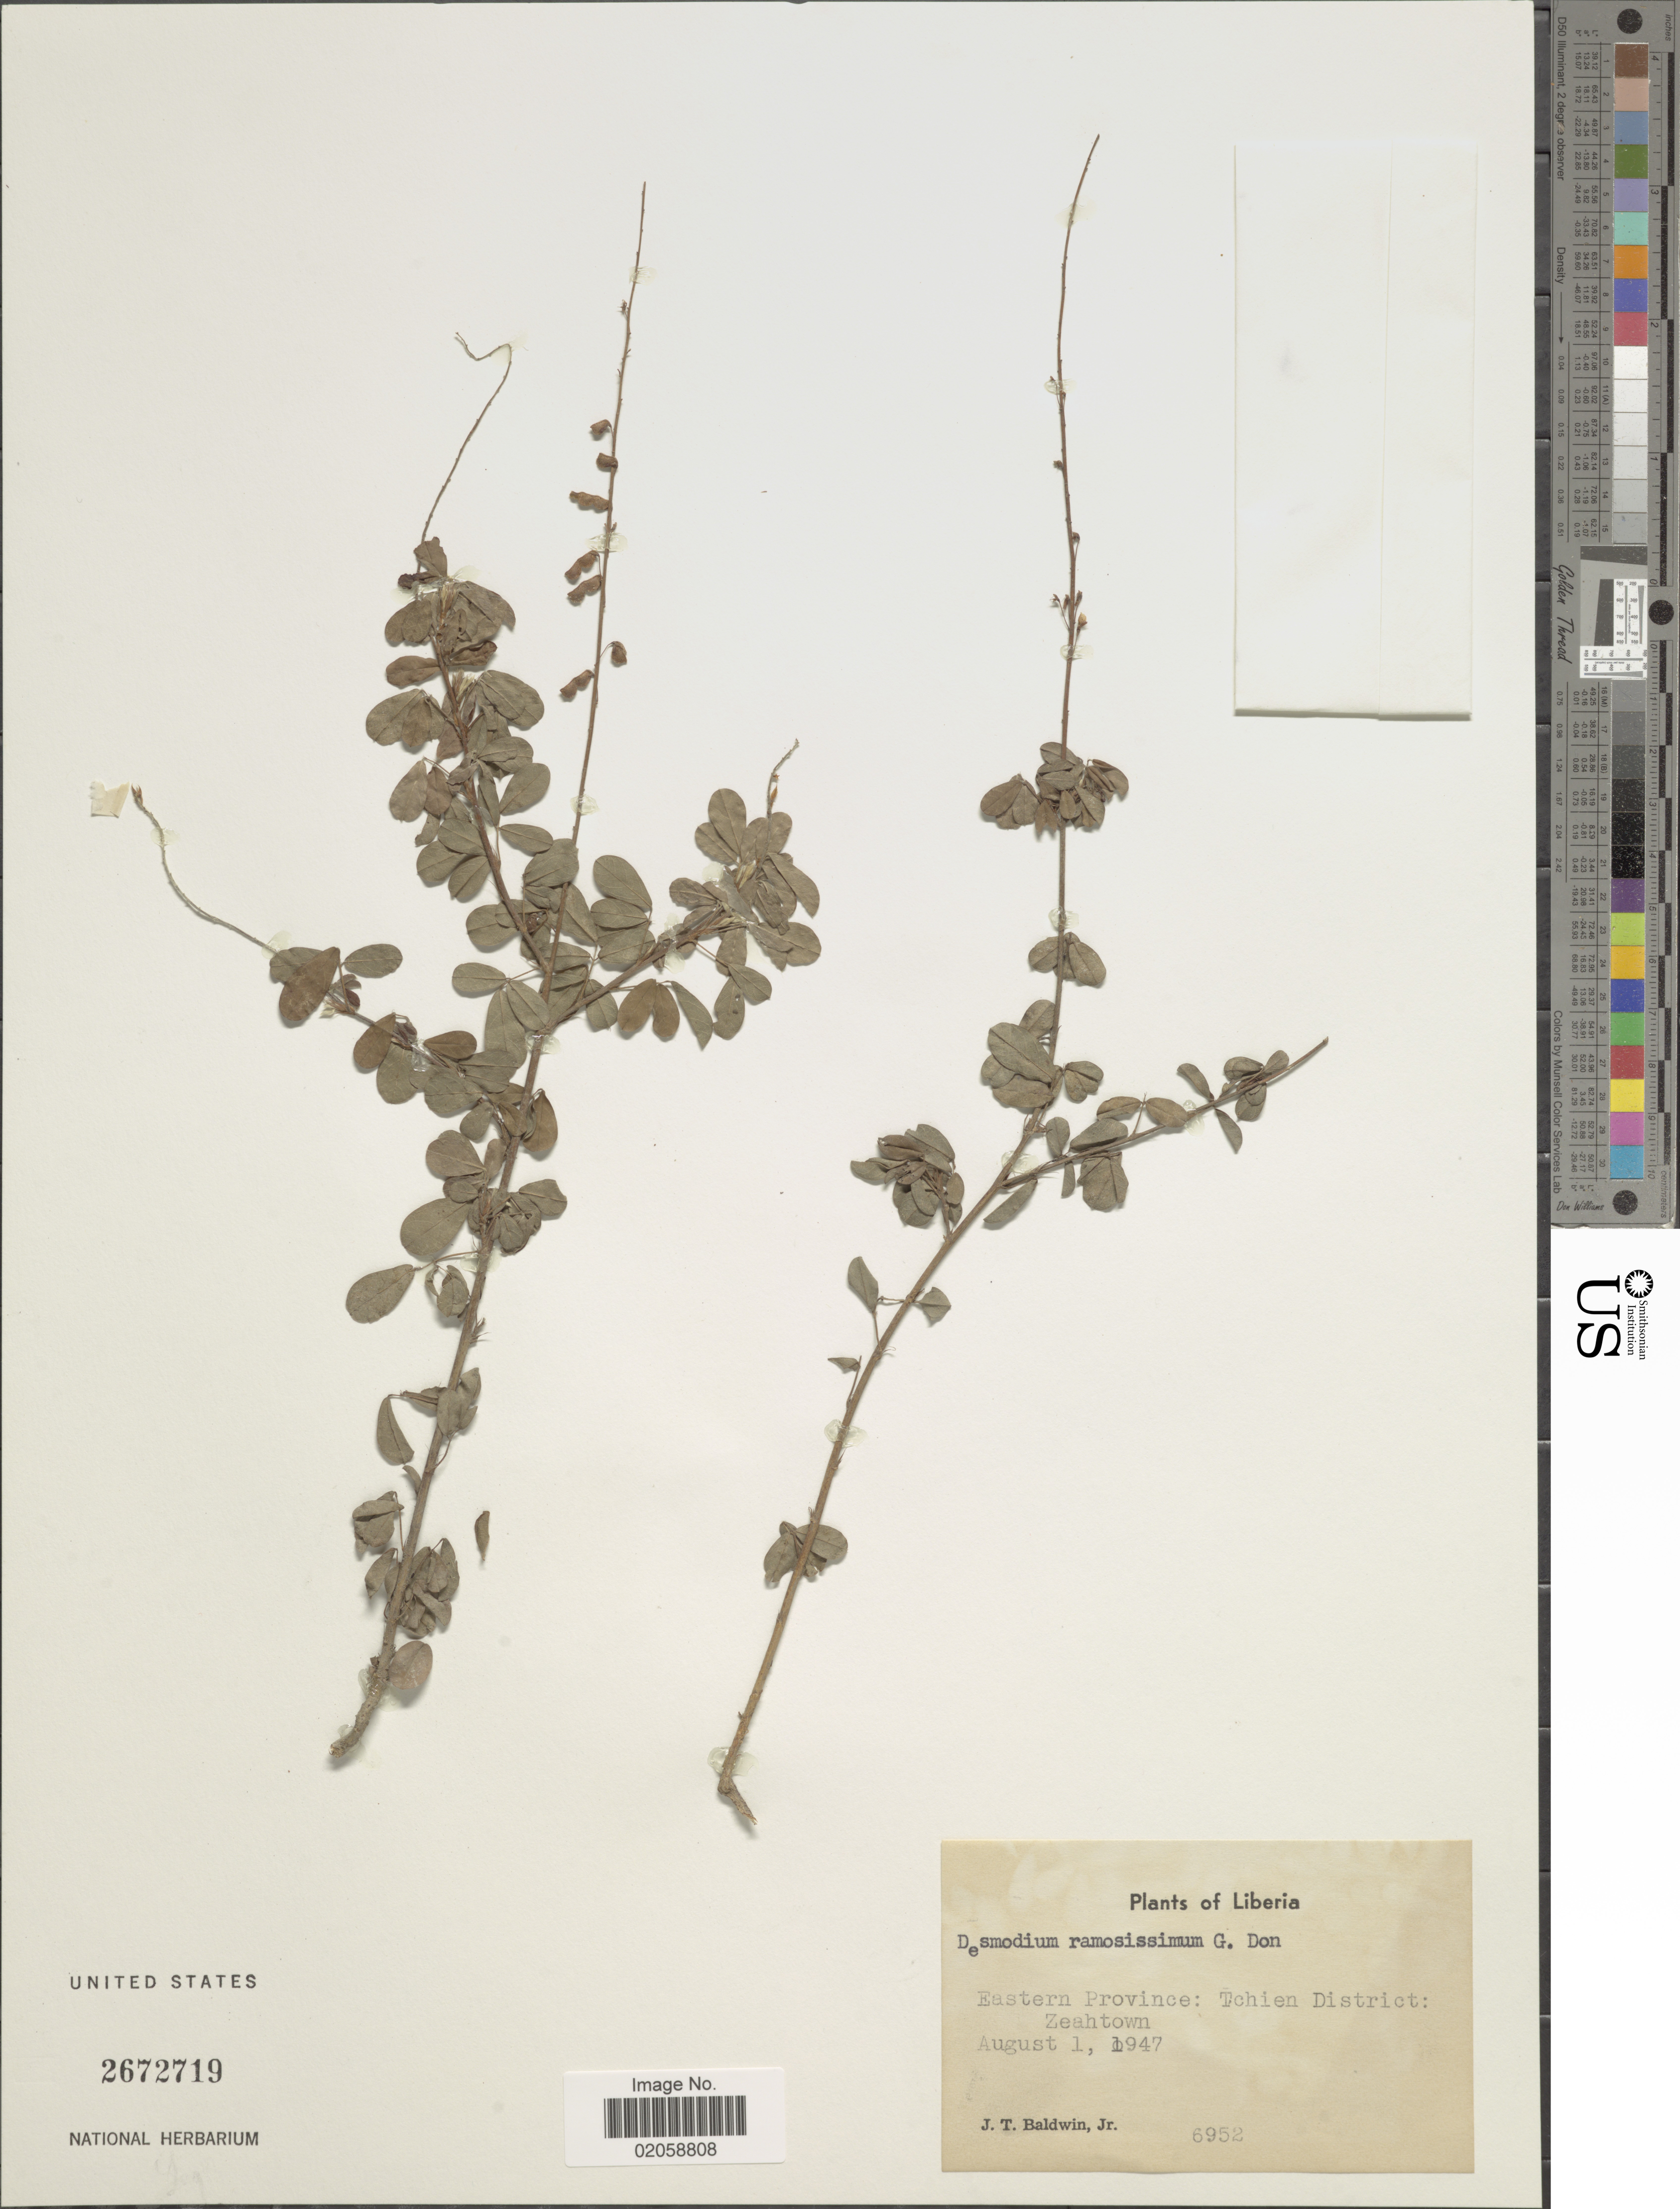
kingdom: Plantae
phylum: Tracheophyta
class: Magnoliopsida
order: Fabales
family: Fabaceae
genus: Grona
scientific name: Grona ramosissima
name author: (G. Don) H. Ohashi & K. Ohashi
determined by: Strong, Mark T., (BOT), Smithsonian Institution - National Museum of Natural History (UNITED STATES)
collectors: J. T. Baldwin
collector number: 6952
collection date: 1947-08-01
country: Liberia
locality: Eastern Province: Tchien District: Zeahtown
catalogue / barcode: US 2672719